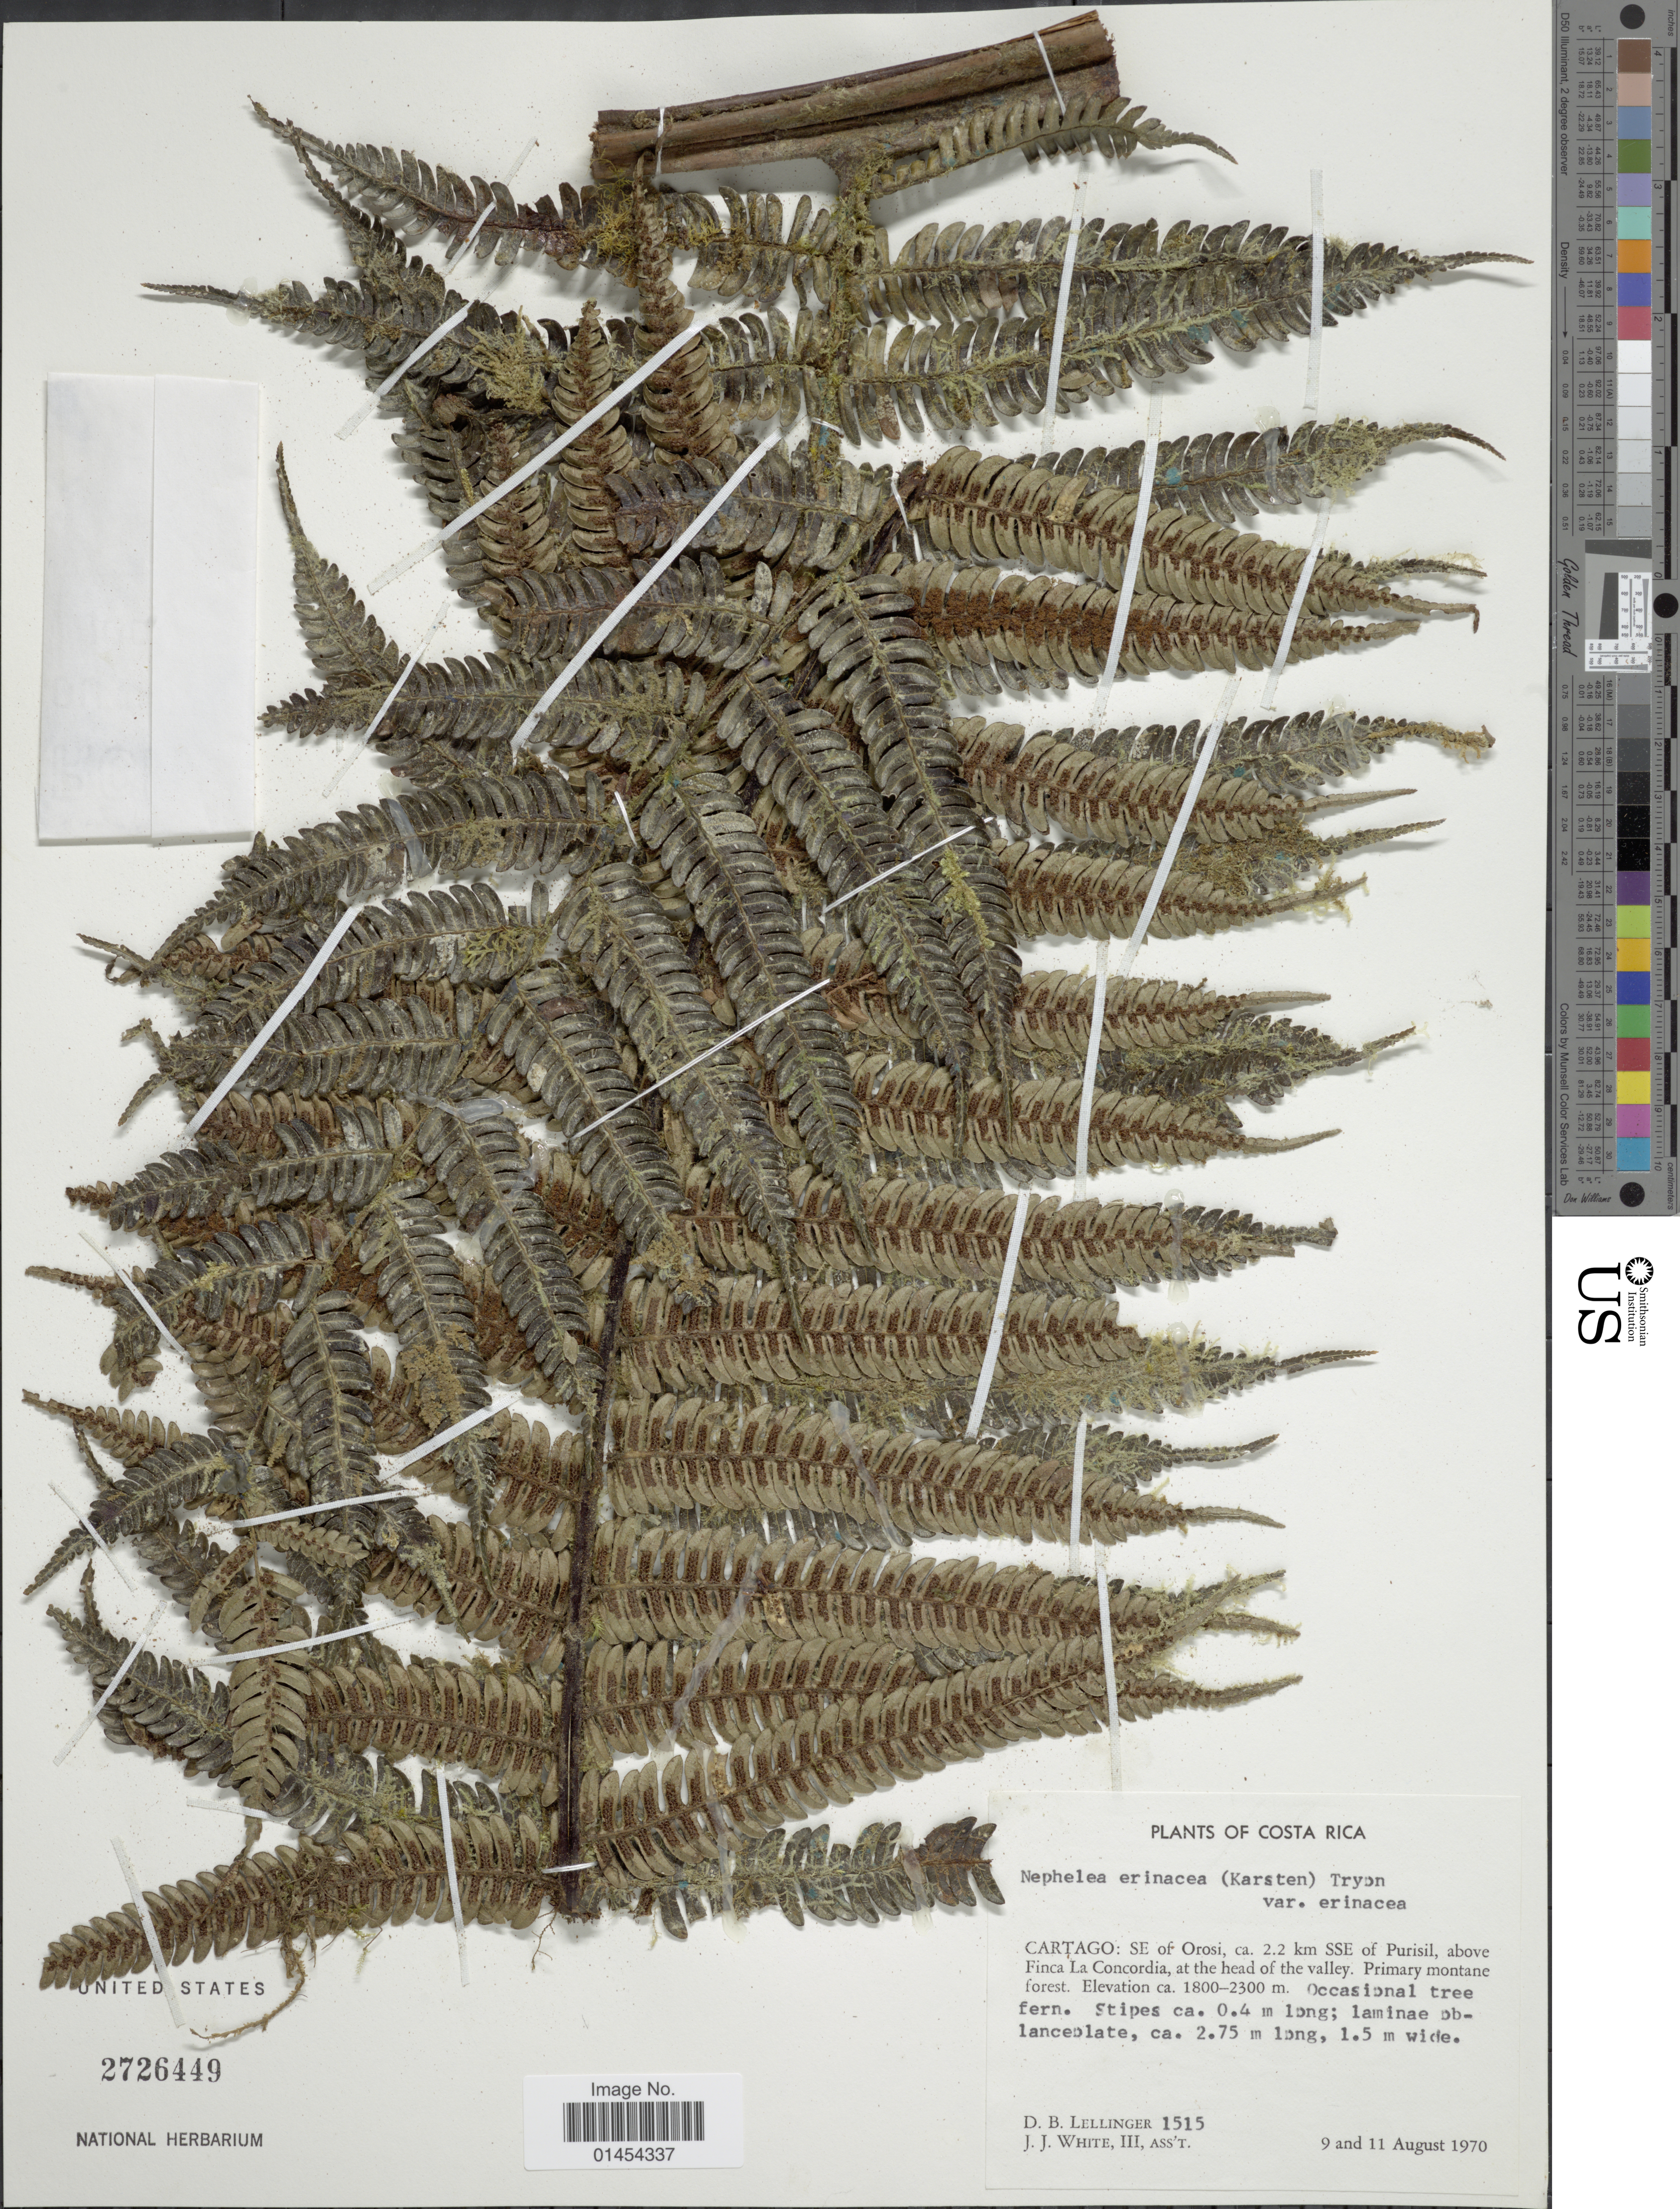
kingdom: Plantae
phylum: Tracheophyta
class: Polypodiopsida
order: Cyatheales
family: Cyatheaceae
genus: Alsophila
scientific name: Alsophila erinacea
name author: (H. Karst.) D.S. Conant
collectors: D. B. Lellinger & J. J. White III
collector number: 1515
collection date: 1970-08-09/1970-08-11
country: Costa Rica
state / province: Cartago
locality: SE of Orosi, ca. 2.2 km SSE of Purisil, above Finca La Concordia, at the head of the valley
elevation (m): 1800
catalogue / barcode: US 2726449